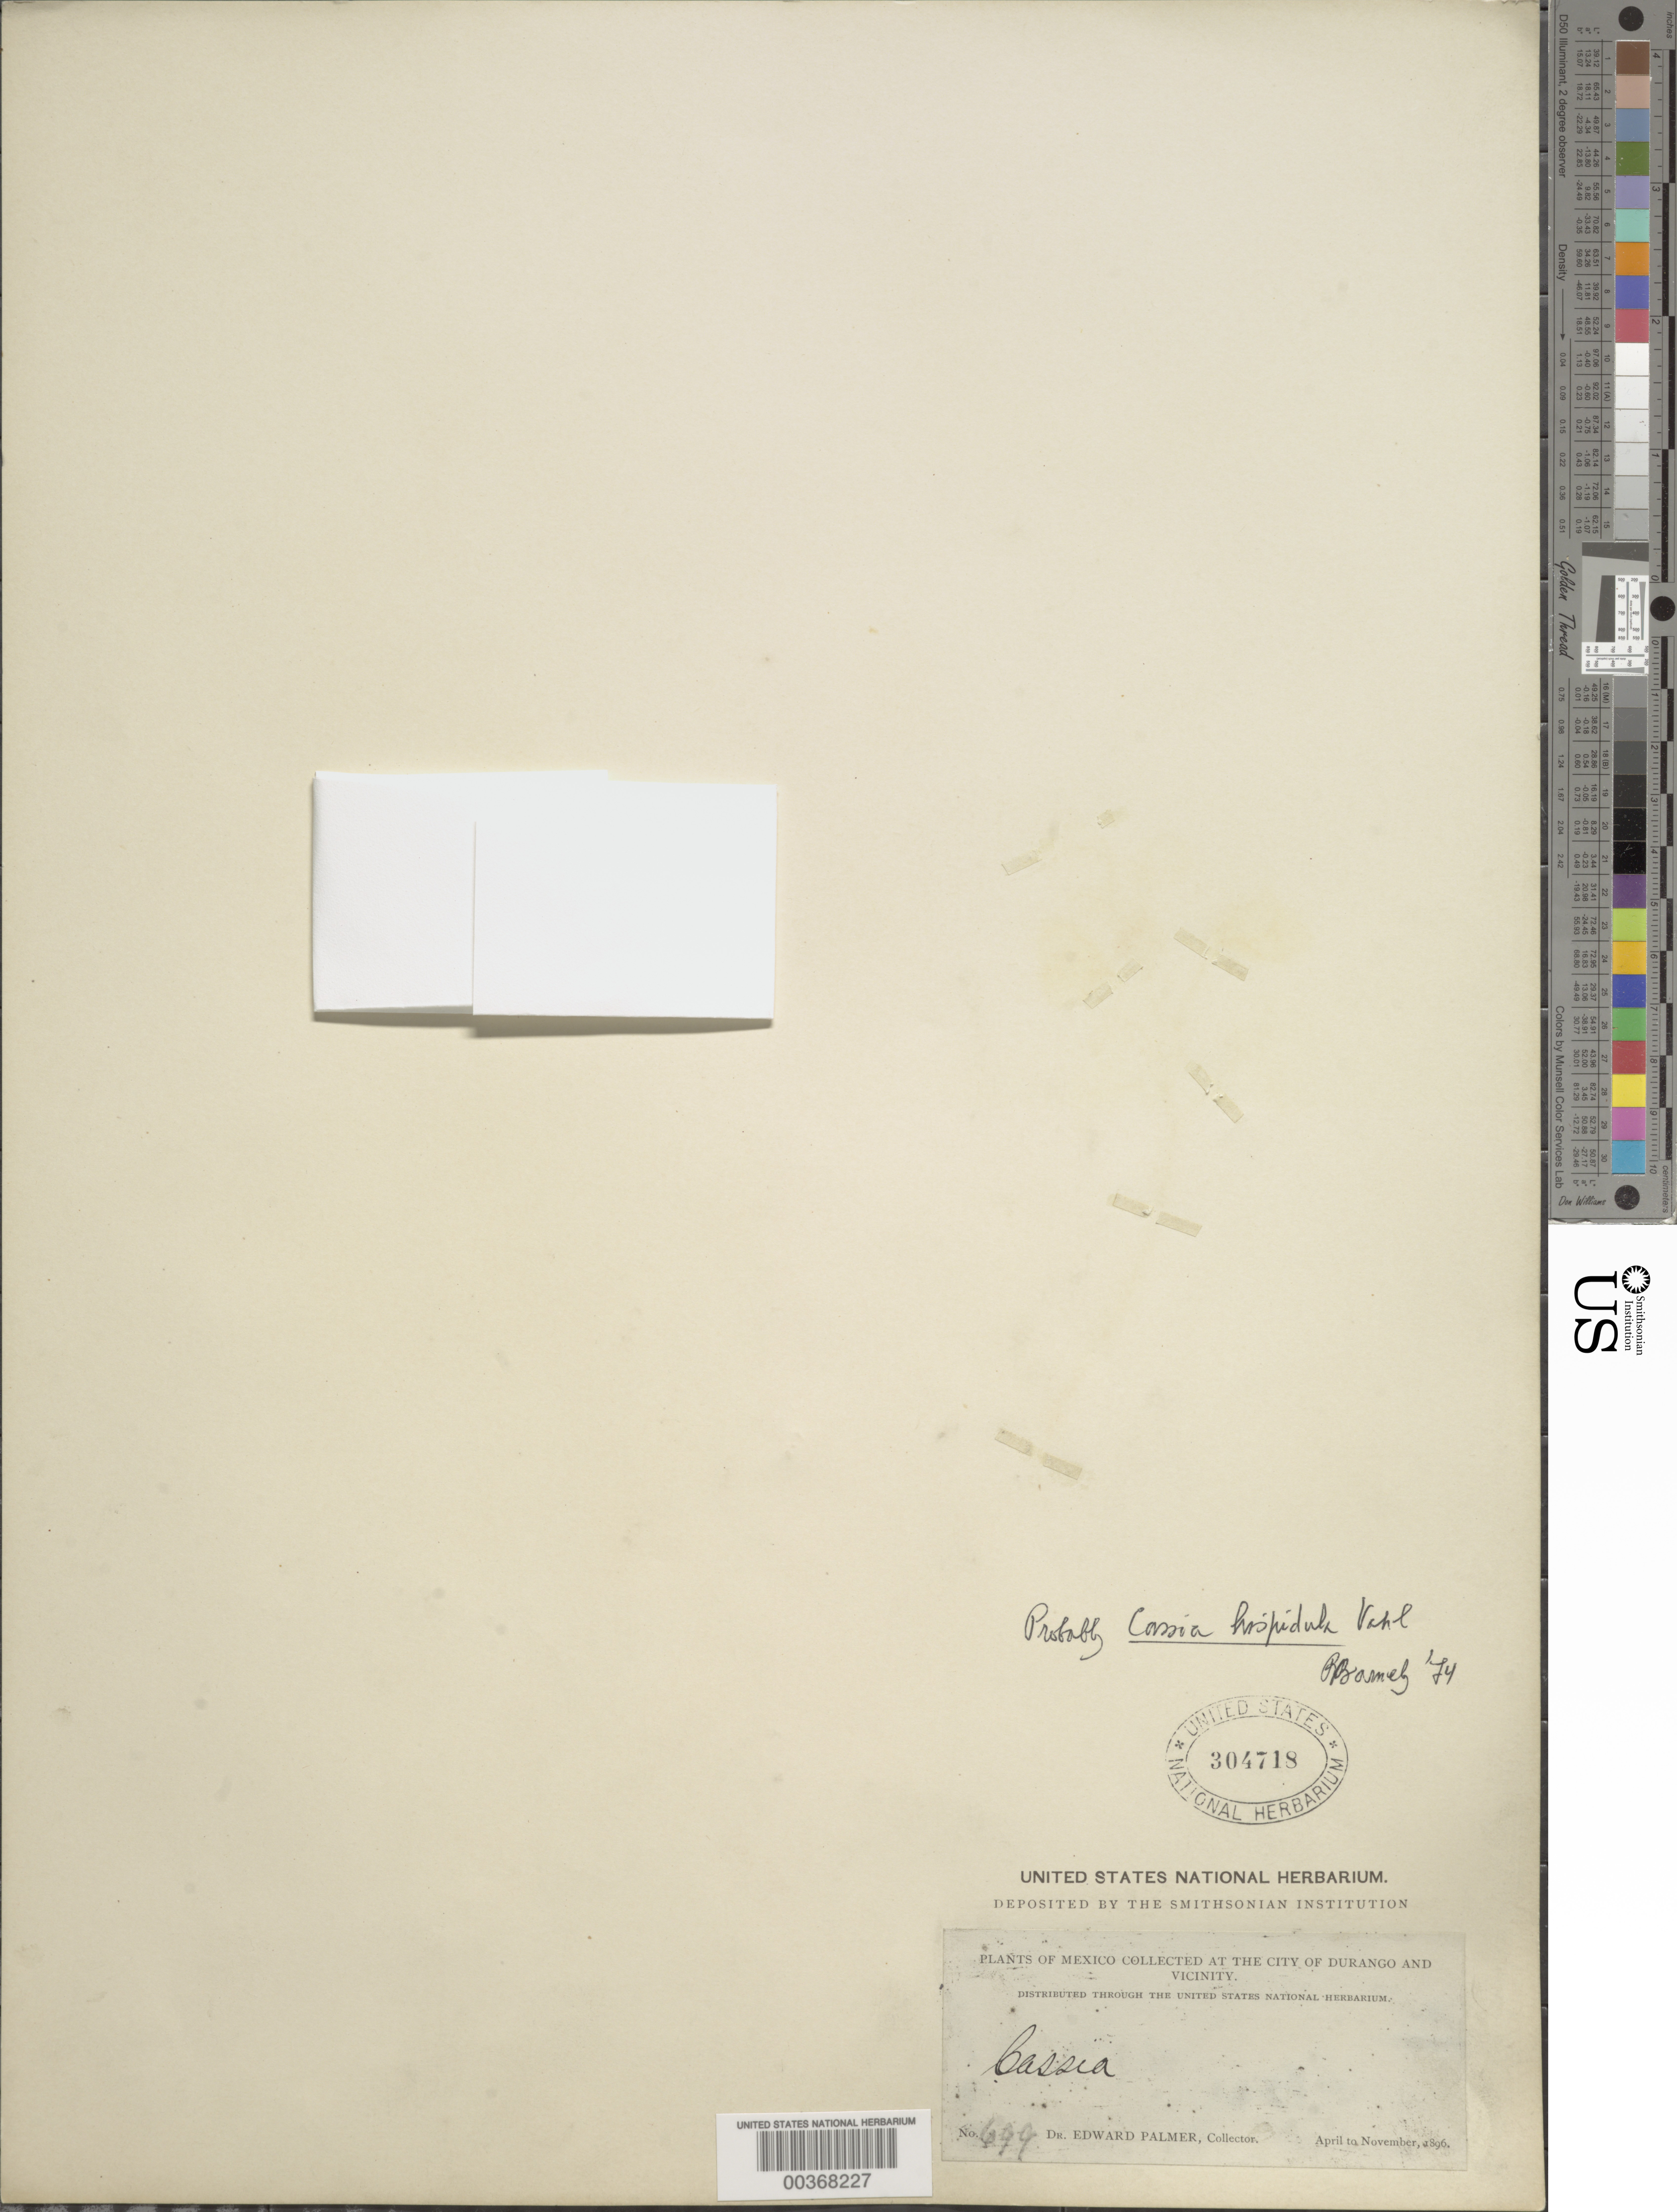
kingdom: Plantae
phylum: Tracheophyta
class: Magnoliopsida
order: Fabales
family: Fabaceae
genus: Chamaecrista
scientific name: Chamaecrista hispidula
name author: (Vahl) H.S. Irwin & Barneby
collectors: E. Palmer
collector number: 699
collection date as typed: Apr 1896 to -- Nov 1896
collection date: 1896-04/1896-11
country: Mexico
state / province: Durango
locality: City of Durango and vicinity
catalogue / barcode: US 304718